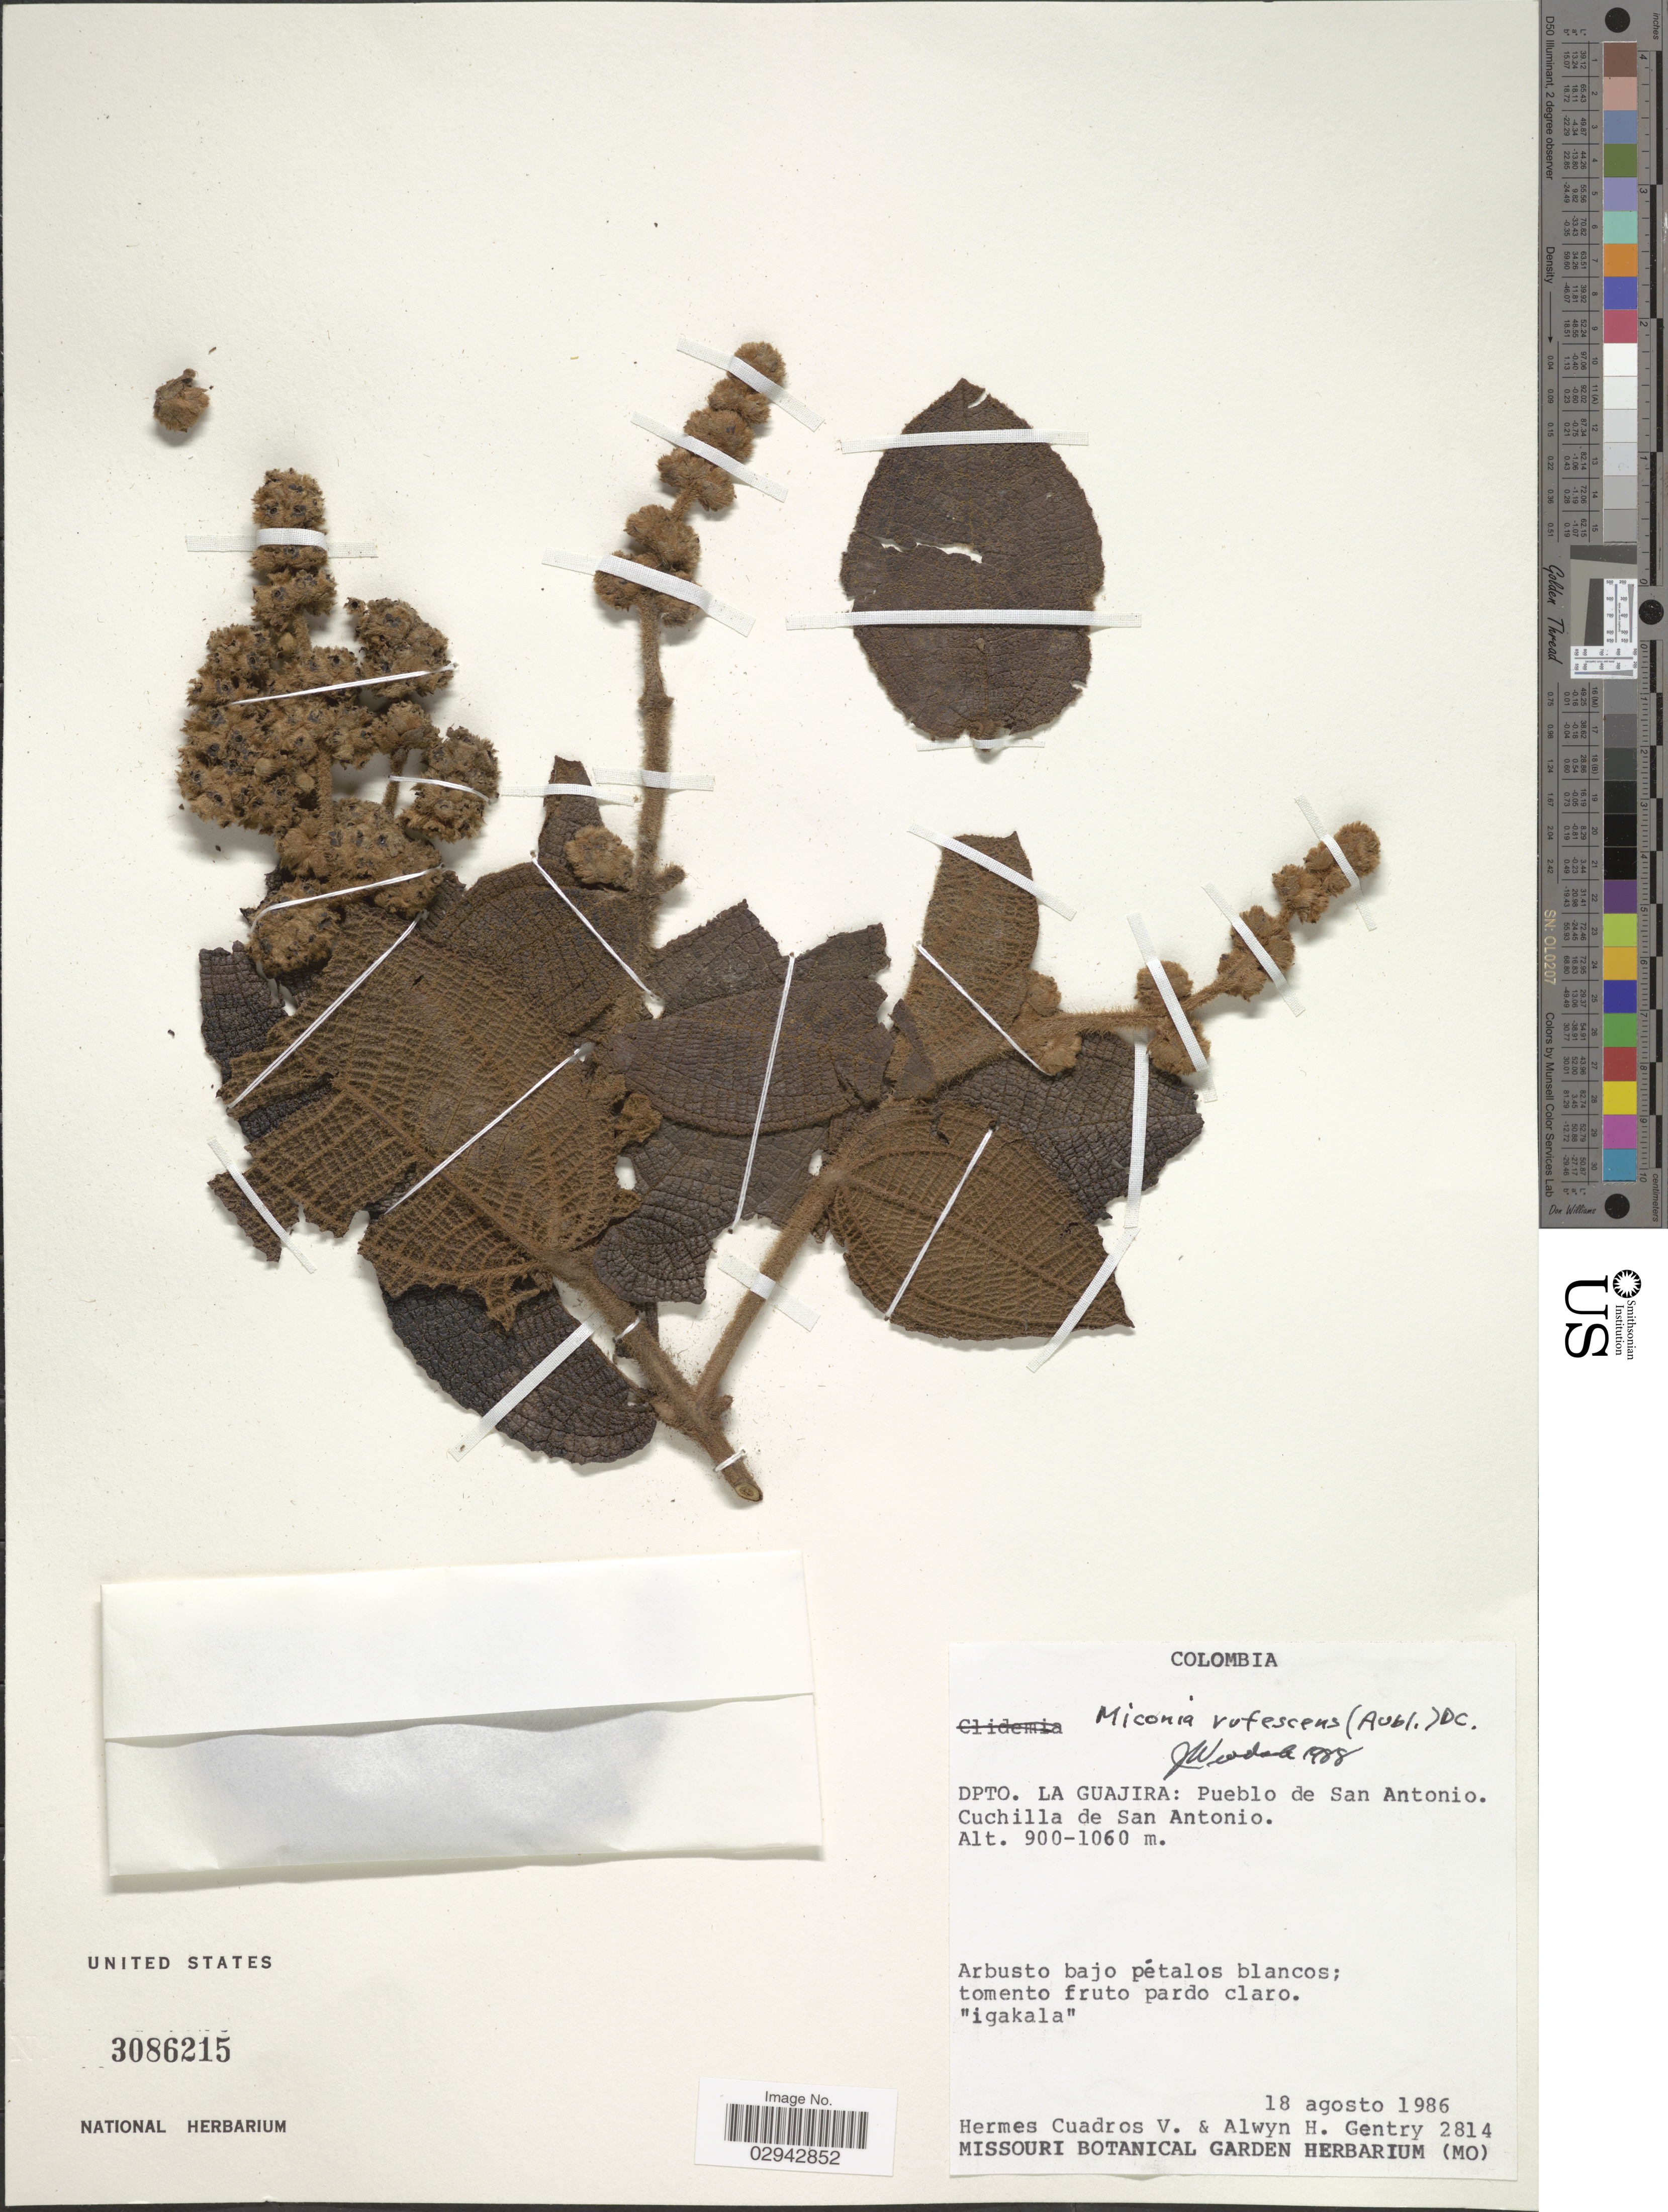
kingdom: Plantae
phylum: Tracheophyta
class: Magnoliopsida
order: Myrtales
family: Melastomataceae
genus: Miconia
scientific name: Miconia rufescens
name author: (Aubl.) DC.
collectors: H. Cuadros V. & A. H. Gentry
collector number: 2814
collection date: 1986-08-18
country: Colombia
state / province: La Guajira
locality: Dpto. La Guajira: Pueblo de San Antonio. Cuchilla de San Antonio.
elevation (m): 900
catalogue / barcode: US 3086215